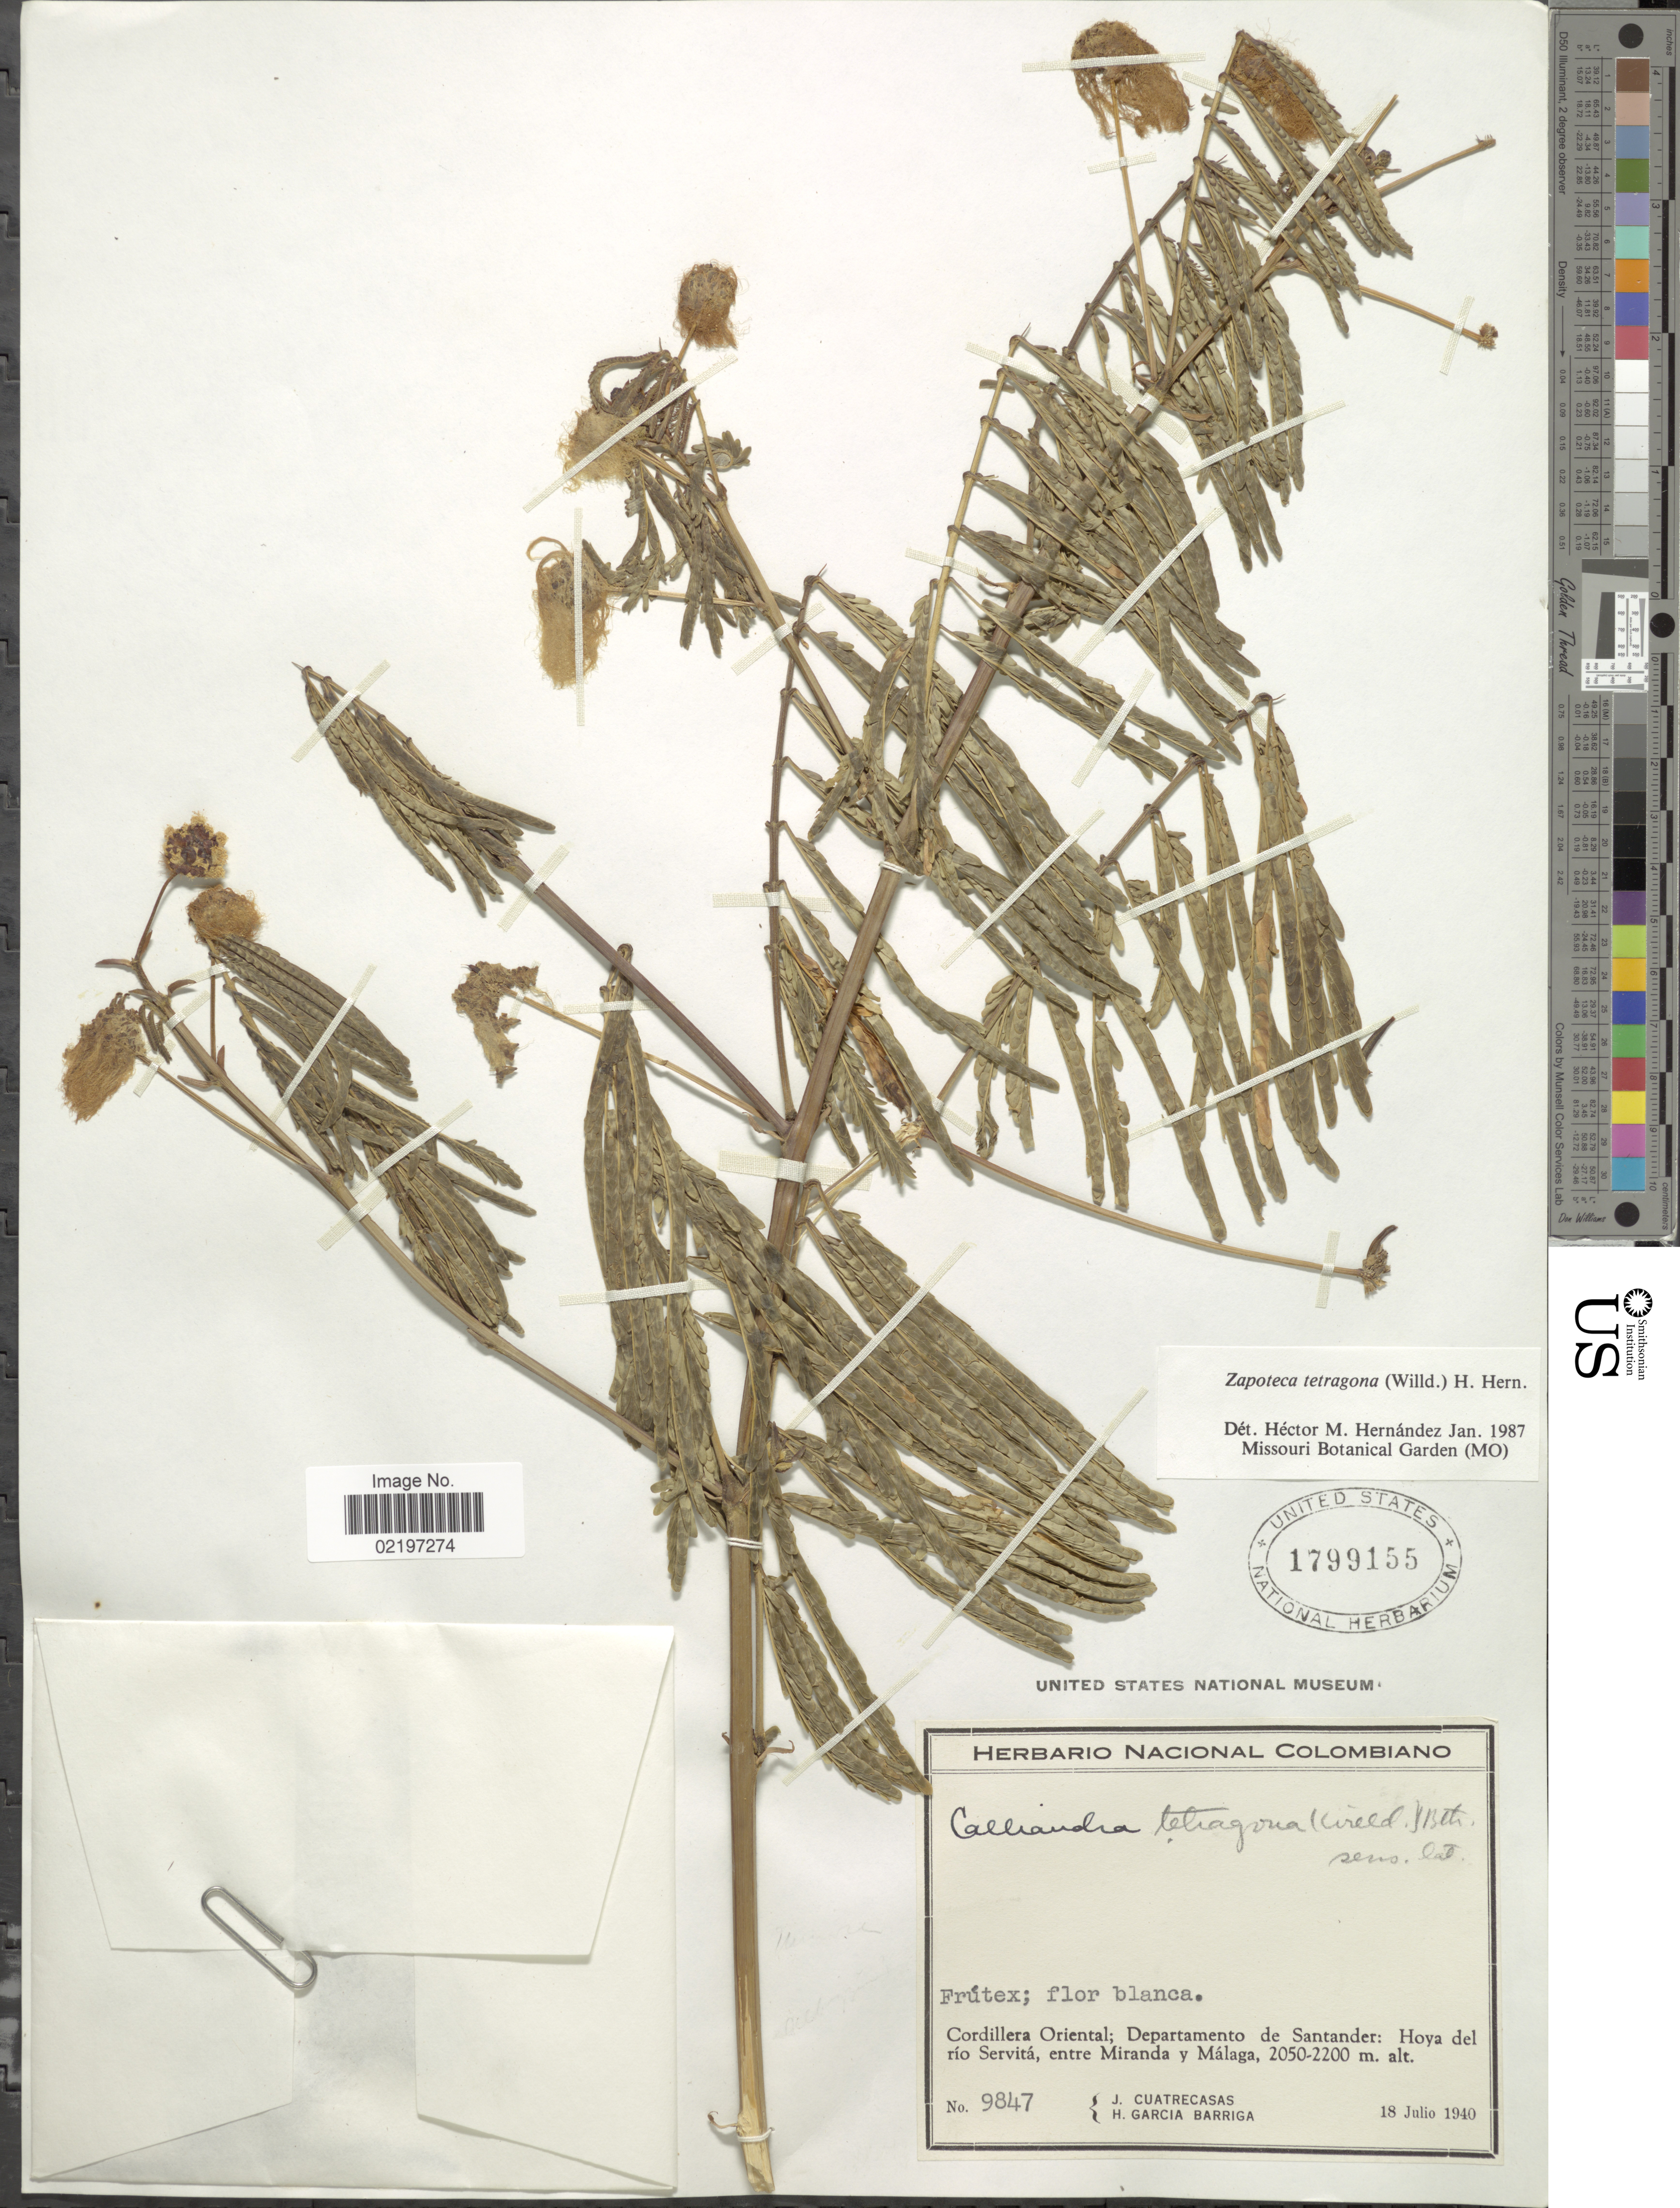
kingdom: Plantae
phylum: Tracheophyta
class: Magnoliopsida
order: Fabales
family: Fabaceae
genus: Zapoteca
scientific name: Zapoteca tetragona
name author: (Willd.) H.M. Hern.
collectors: J. Cuatrecasas & H. García Barriga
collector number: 9847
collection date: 1940-07-18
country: Colombia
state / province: Santander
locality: Cordillera Oriental: Departamento de Santander: Hoya del rio Servita, entre Miranda y Malaga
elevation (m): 2050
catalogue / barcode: US 1799155